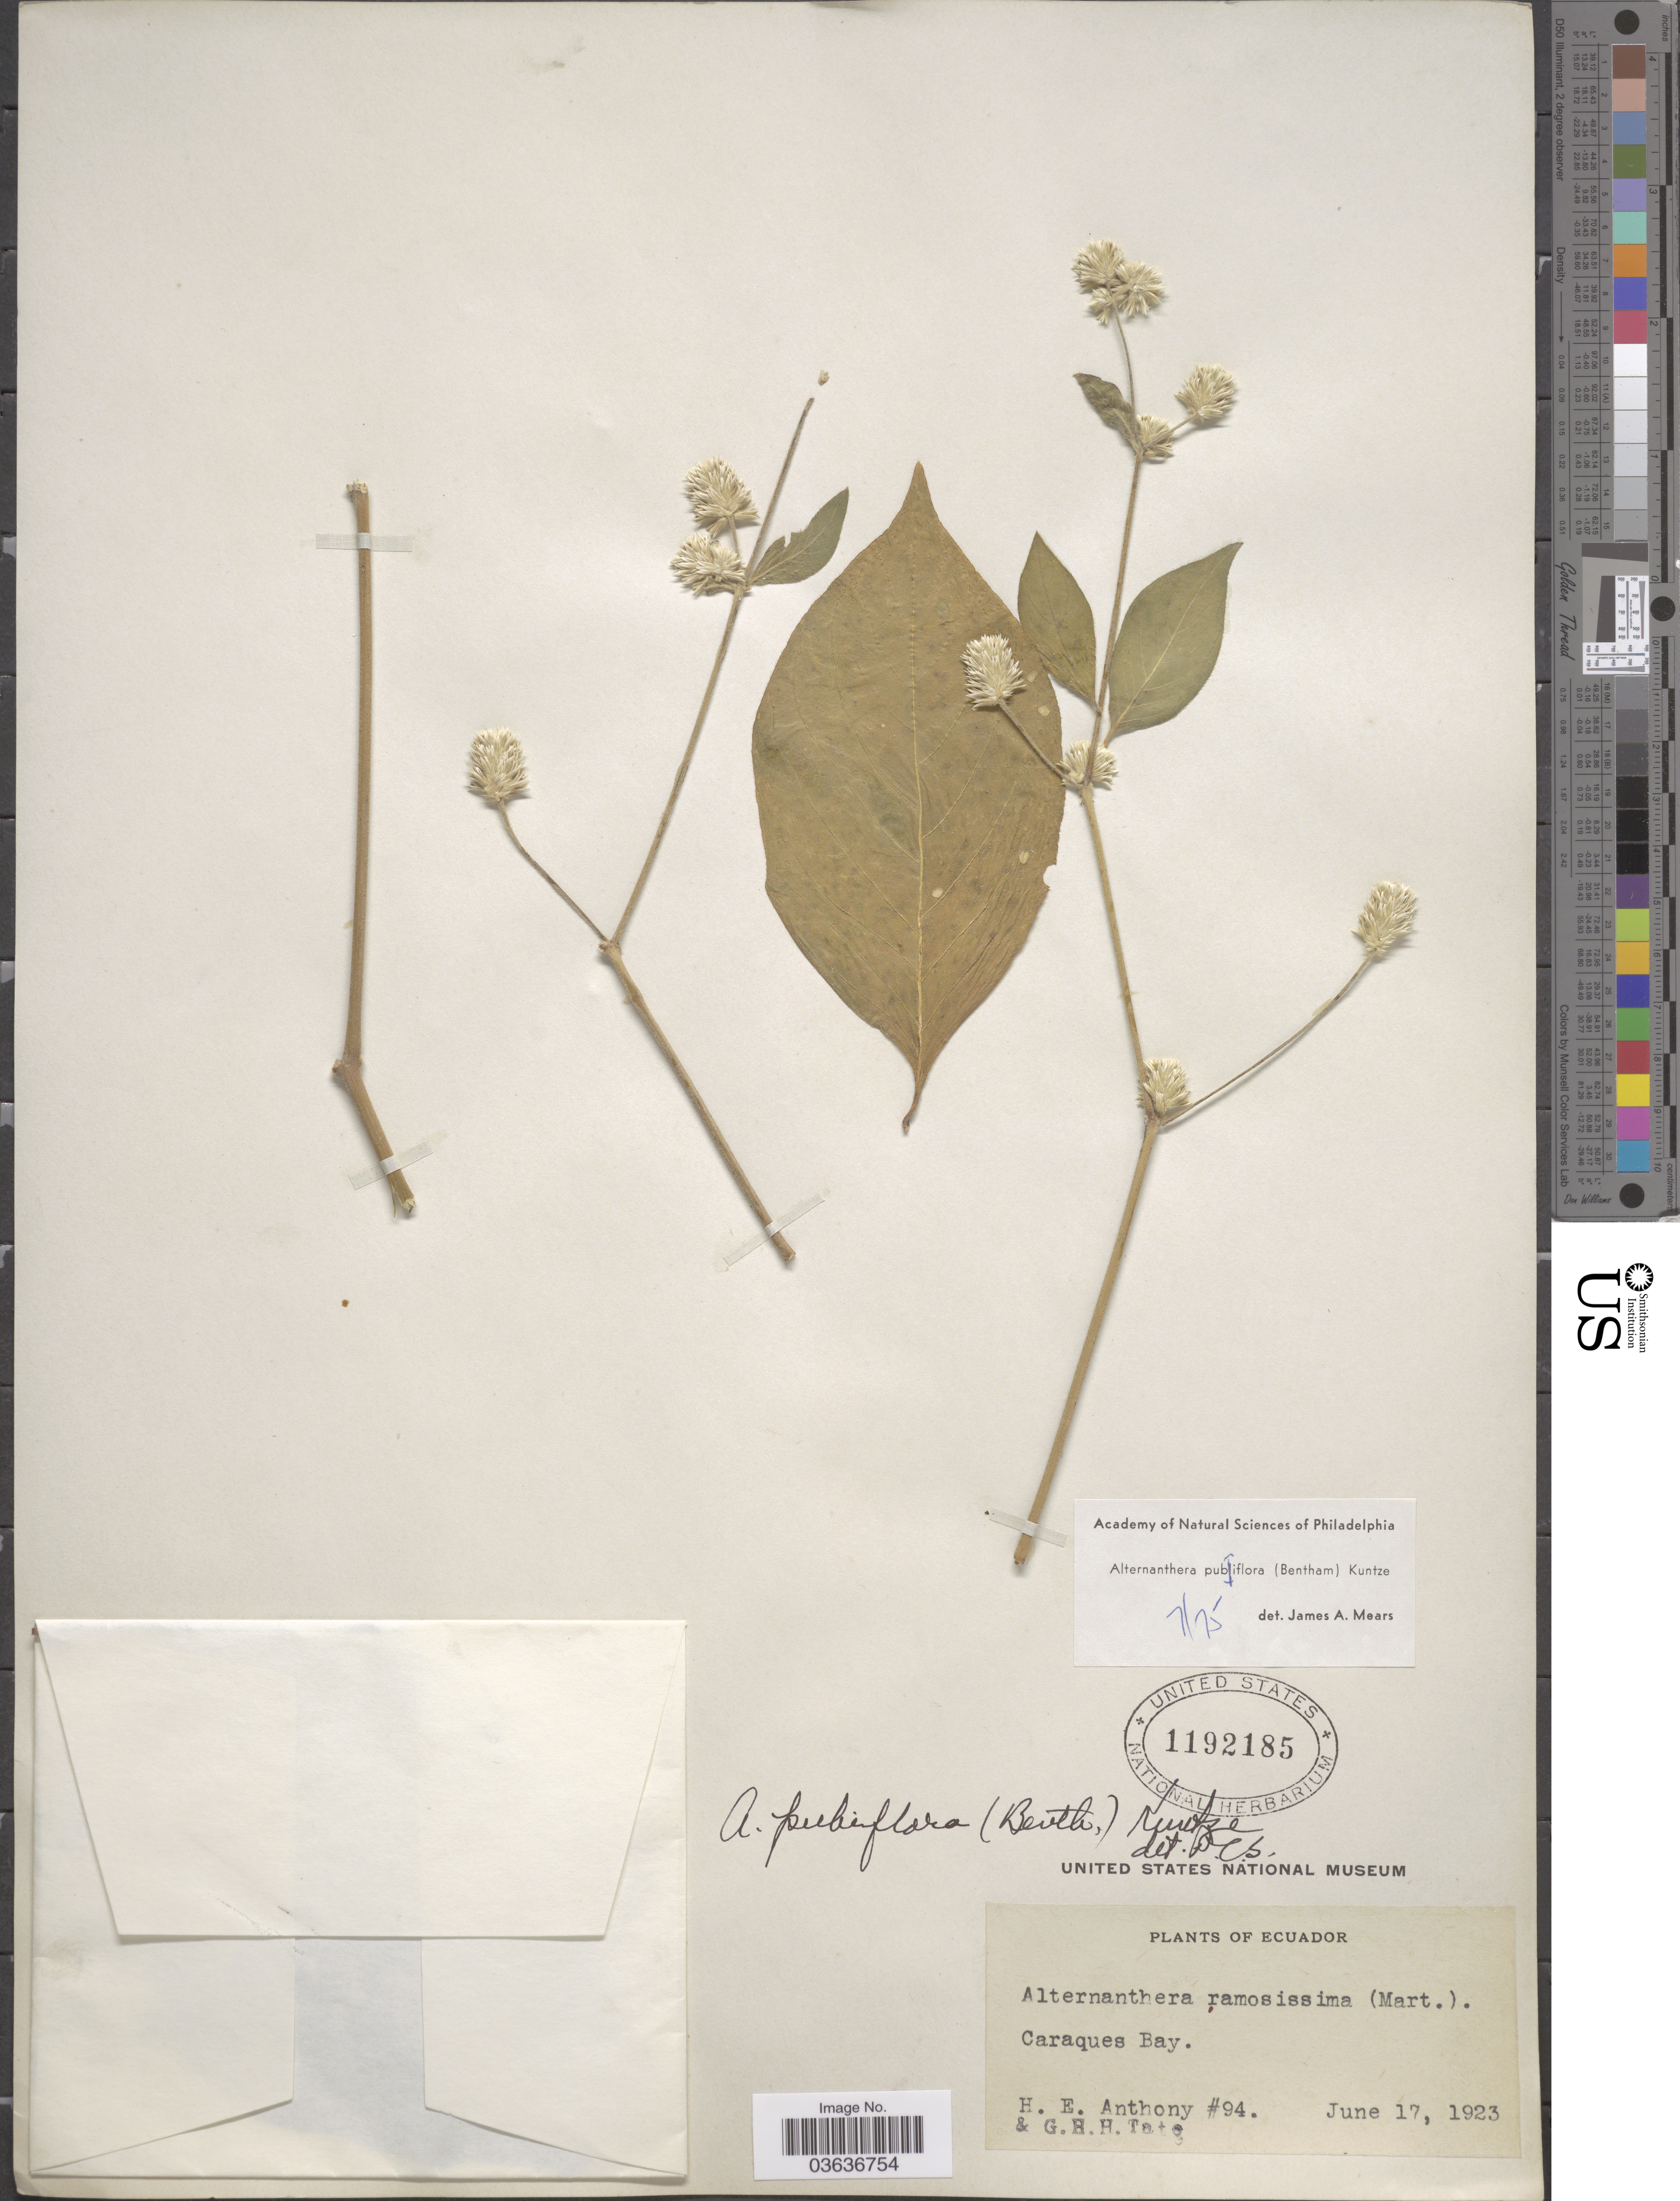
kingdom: Plantae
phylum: Tracheophyta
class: Magnoliopsida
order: Caryophyllales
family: Amaranthaceae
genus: Alternanthera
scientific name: Alternanthera pubiflora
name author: (Benth.) Kuntze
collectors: H. E. Anthony & G. H. H.Tate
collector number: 94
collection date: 1923-06-17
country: Ecuador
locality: Caraques Bay.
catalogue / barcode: US 1192185